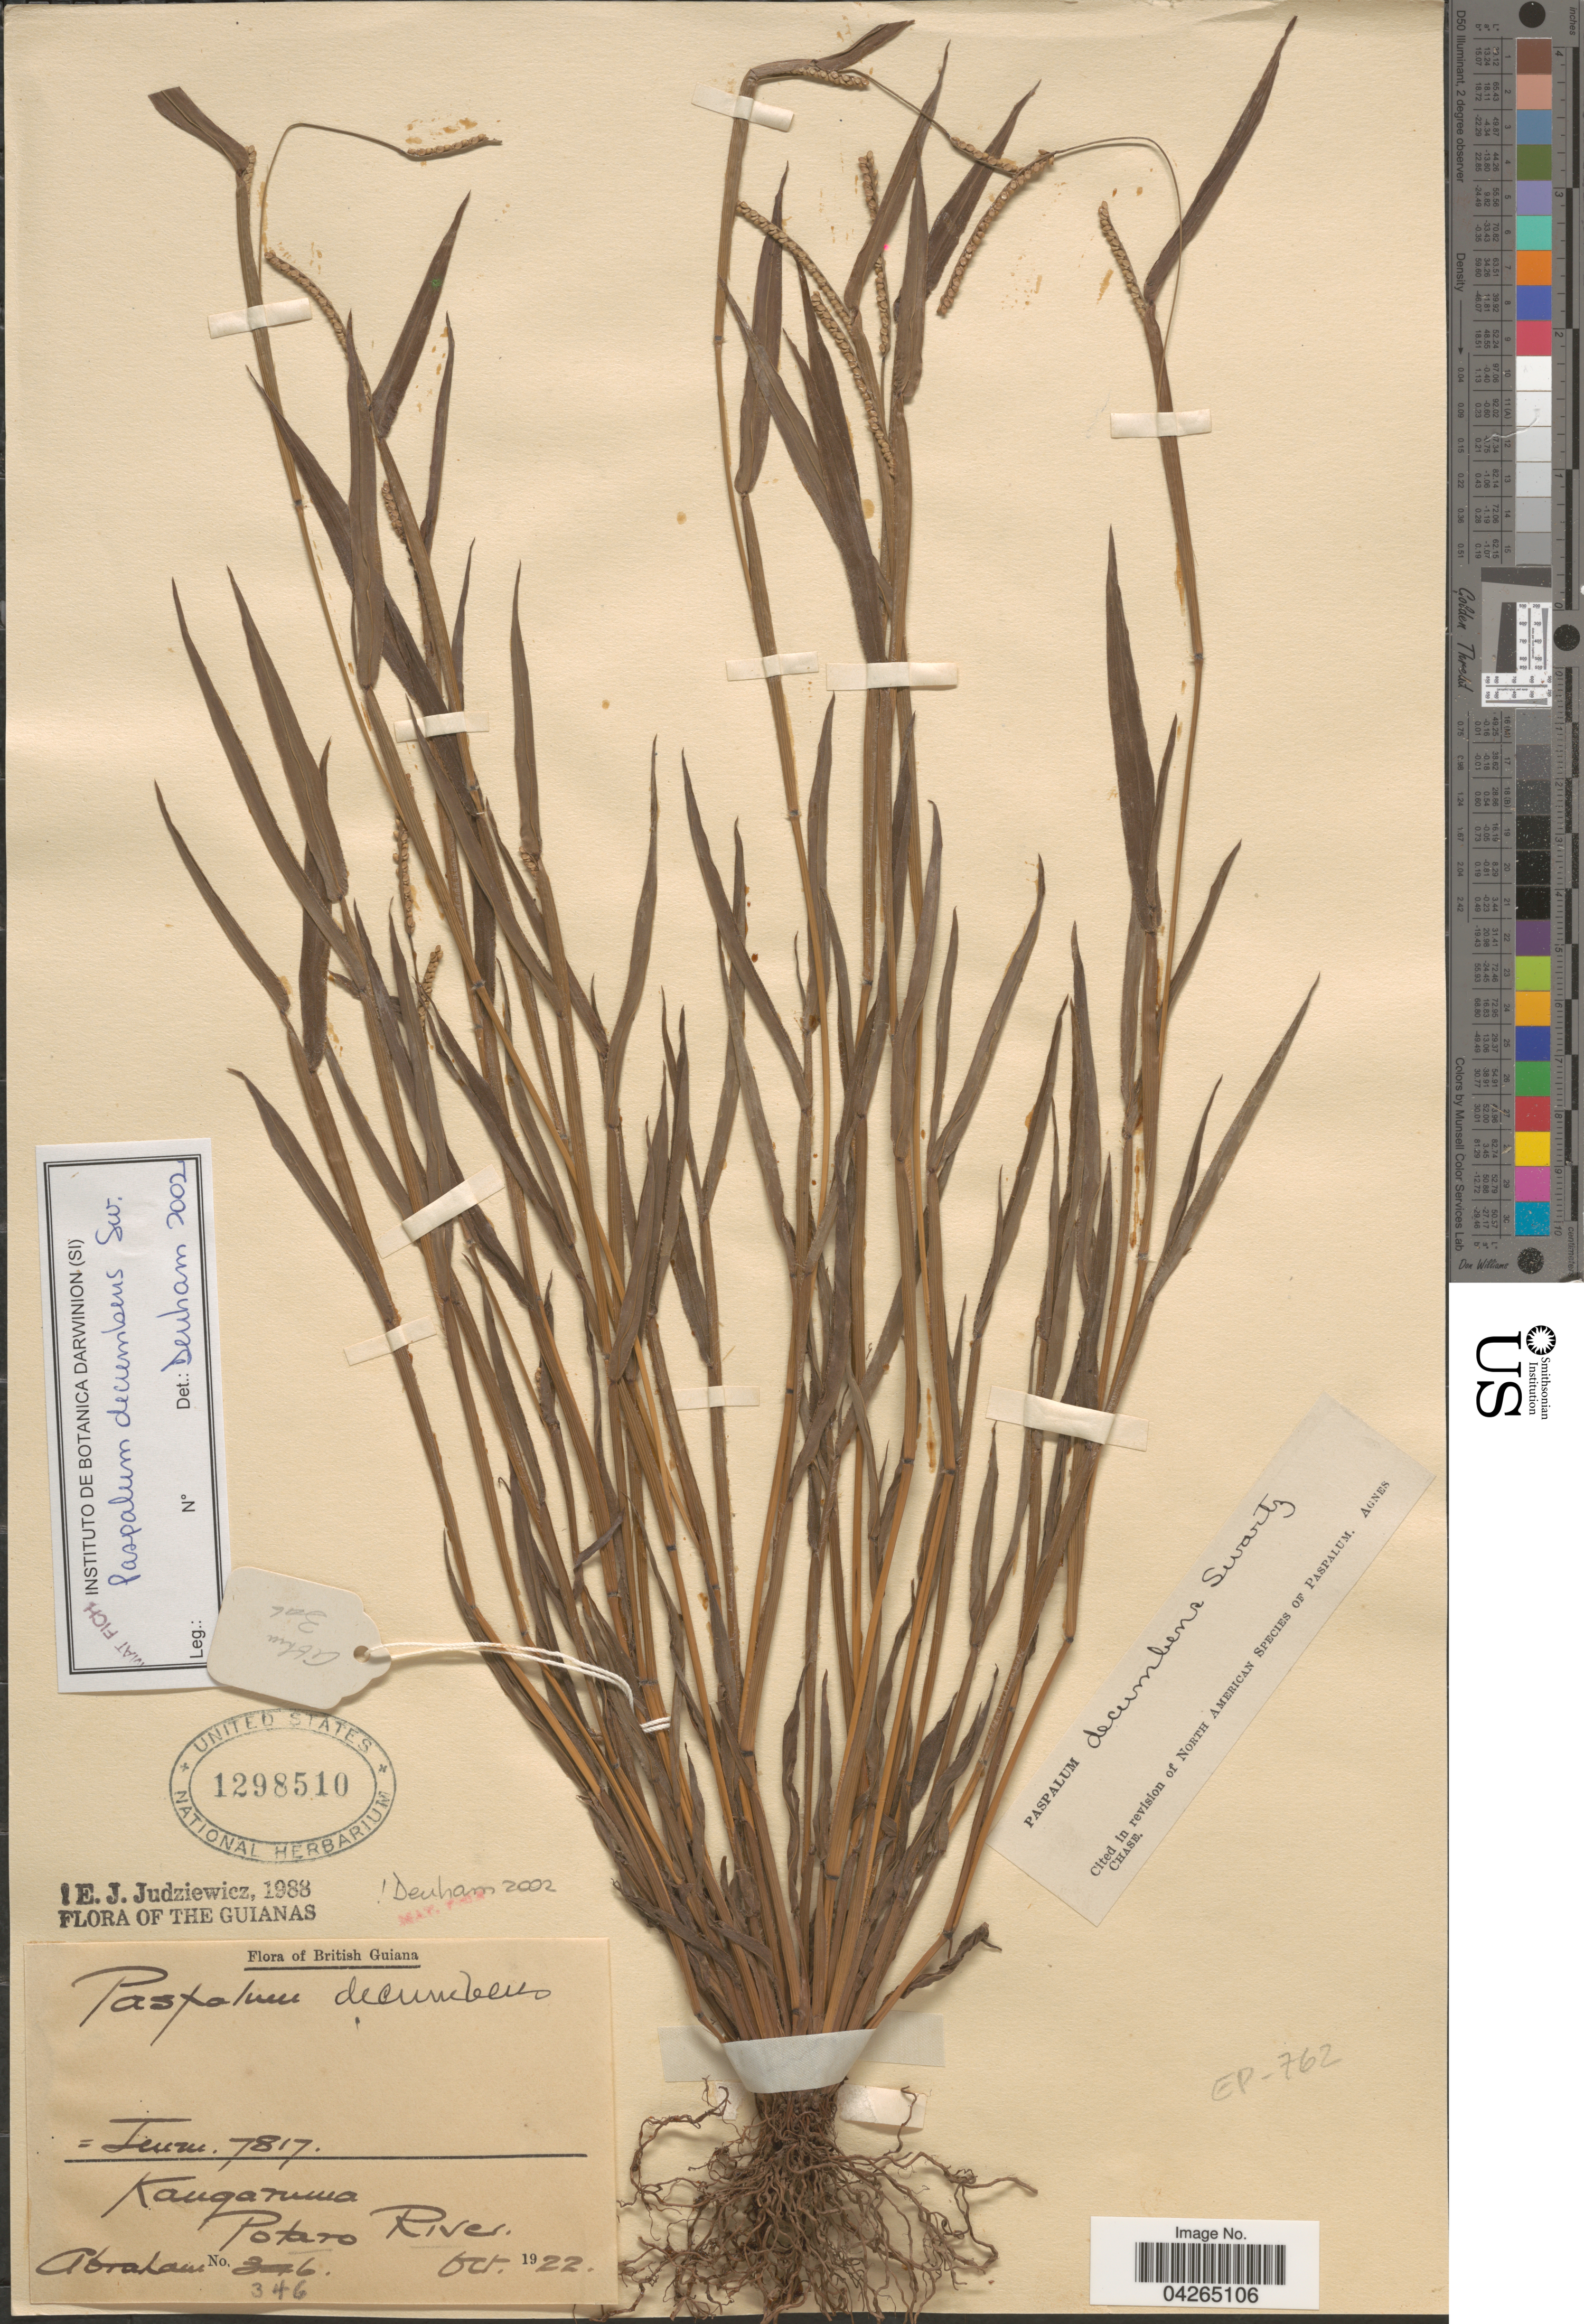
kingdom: Plantae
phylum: Tracheophyta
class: Liliopsida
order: Poales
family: Poaceae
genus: Paspalum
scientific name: Paspalum botterii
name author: (E. Fourn.) Chase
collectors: Abraham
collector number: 346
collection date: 1922-10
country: Guyana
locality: The Guianas. British Guiana. Kangaruma. Potaro River.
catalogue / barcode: US 1298510